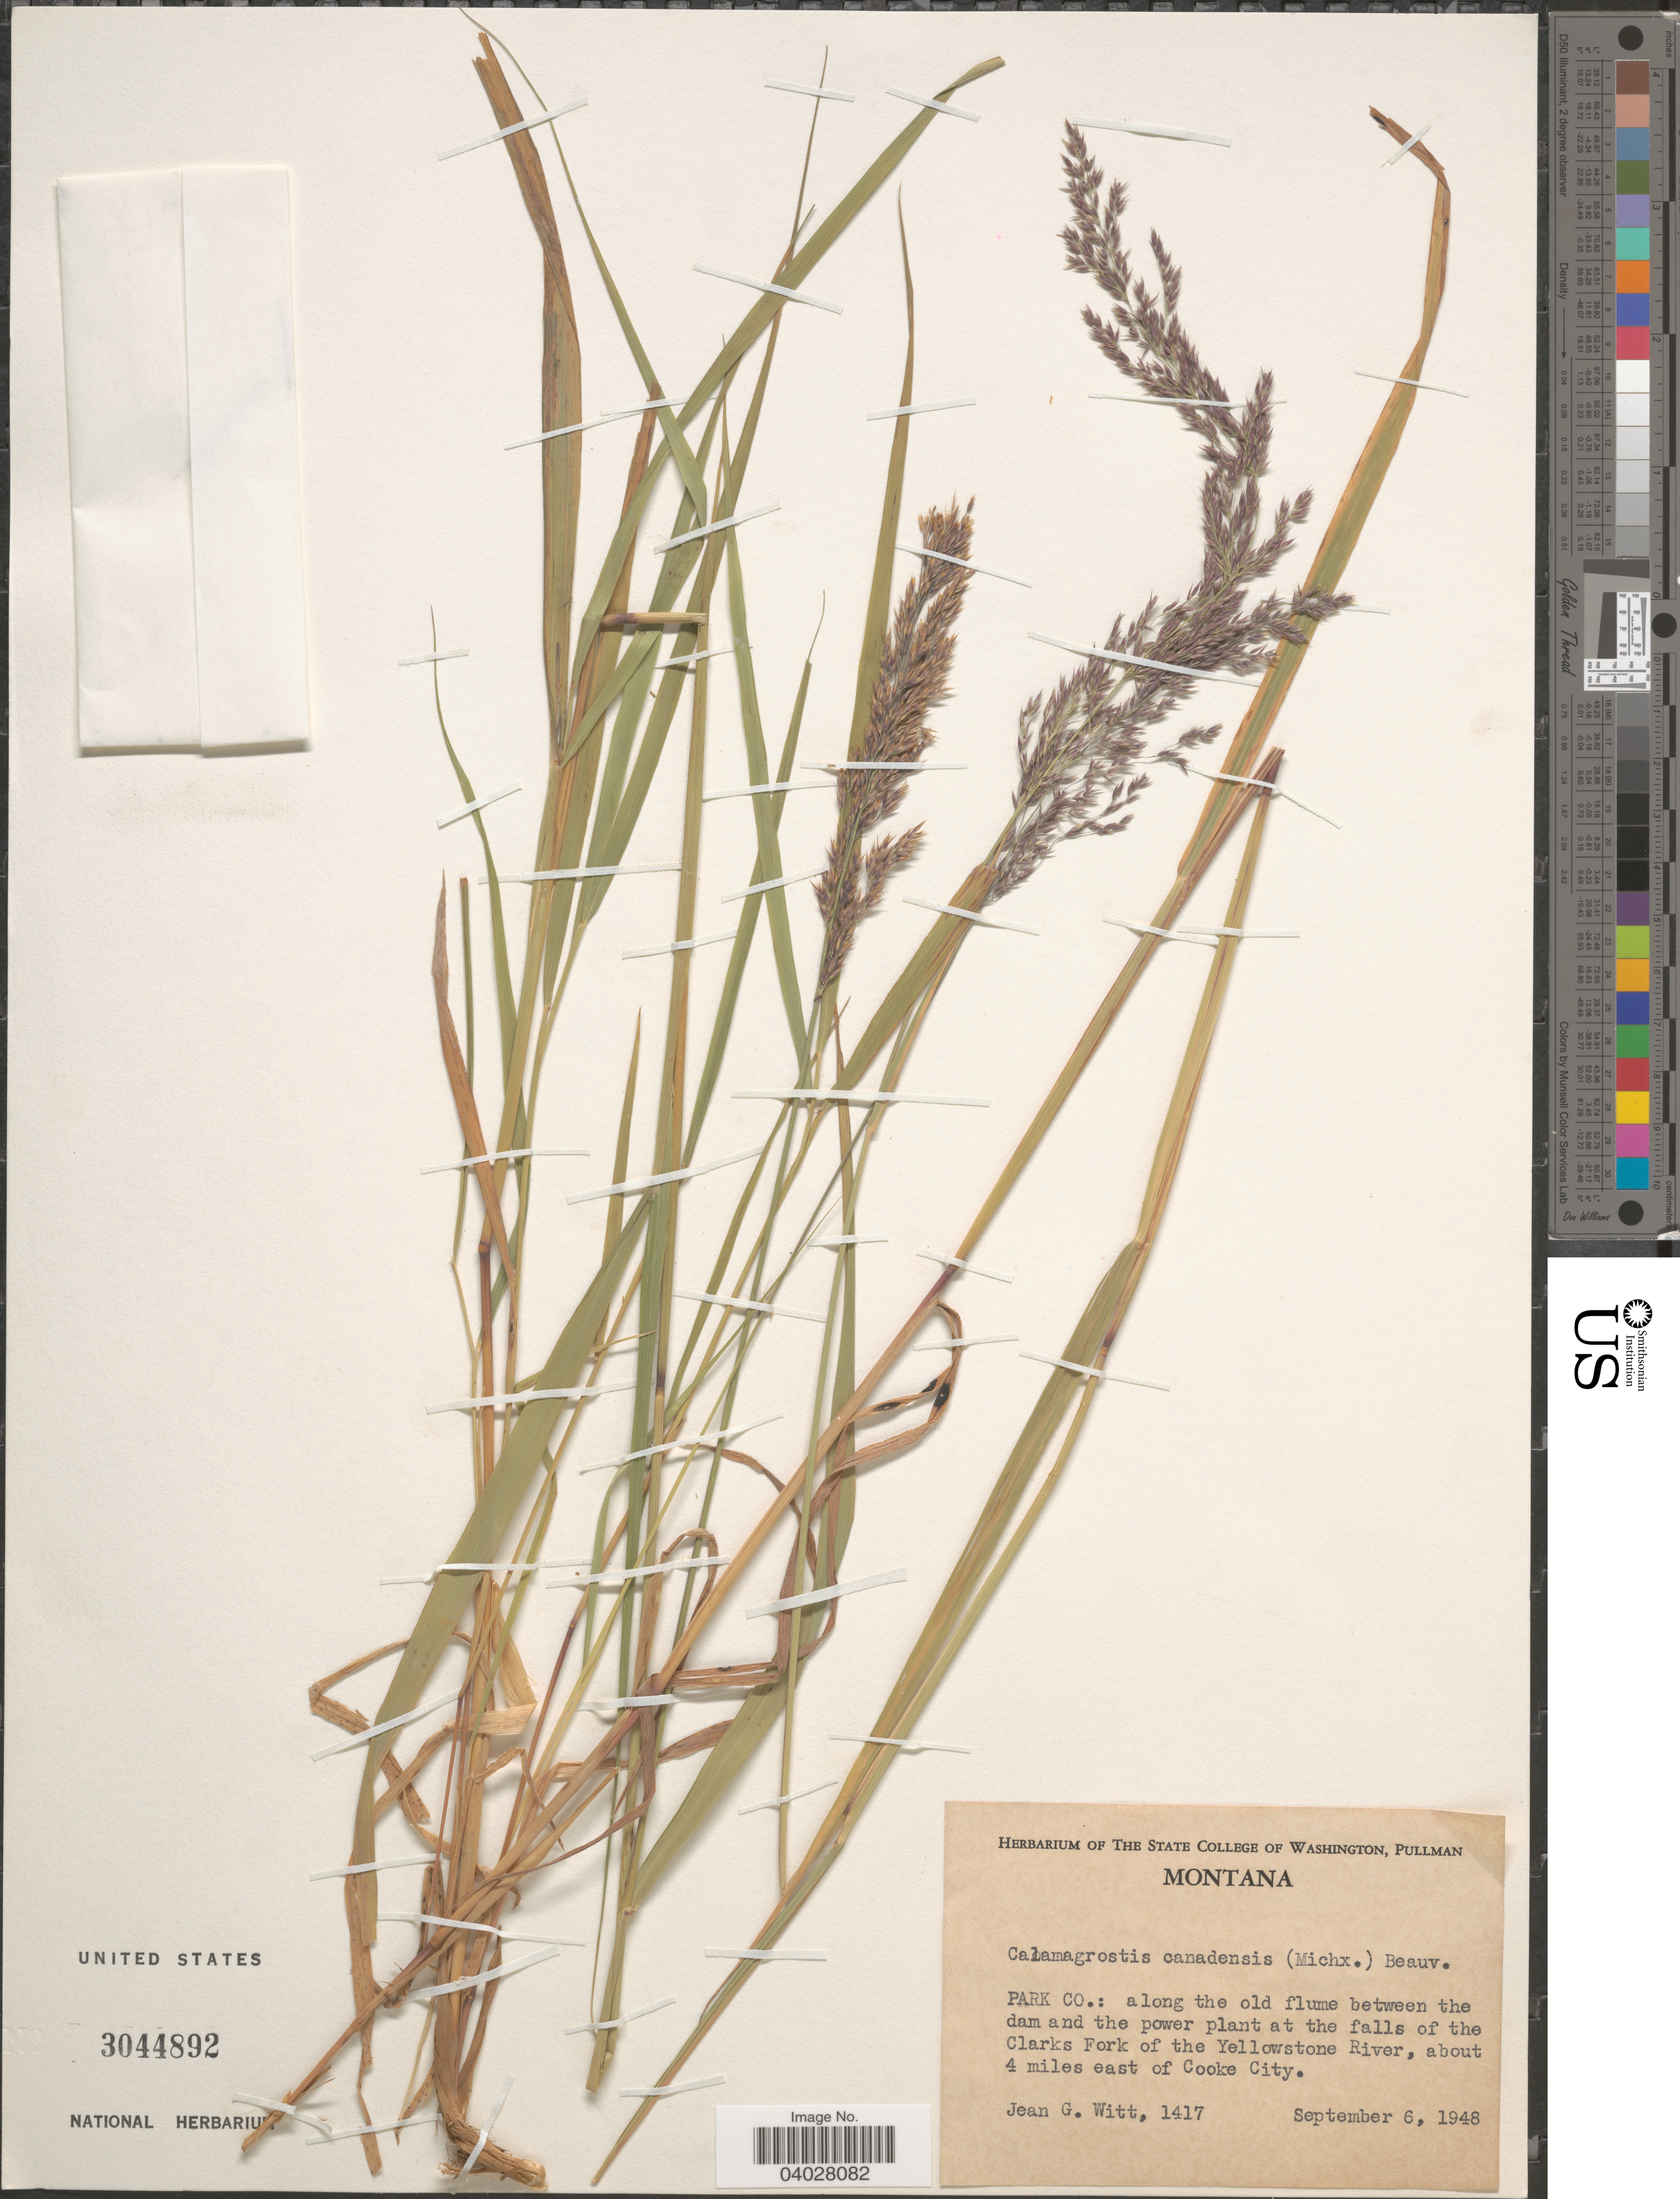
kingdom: Plantae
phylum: Tracheophyta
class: Liliopsida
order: Poales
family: Poaceae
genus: Calamagrostis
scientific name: Calamagrostis canadensis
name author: (Michx.) P. Beauv.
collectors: J. Witt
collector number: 1417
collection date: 1948-09-06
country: United States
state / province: Montana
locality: Park Co.: along the old flume between the dam and the power plant at the falls of the Clarks Fork of the Yellowstone River, about 4 miles east of Cooke City.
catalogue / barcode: US 3044892